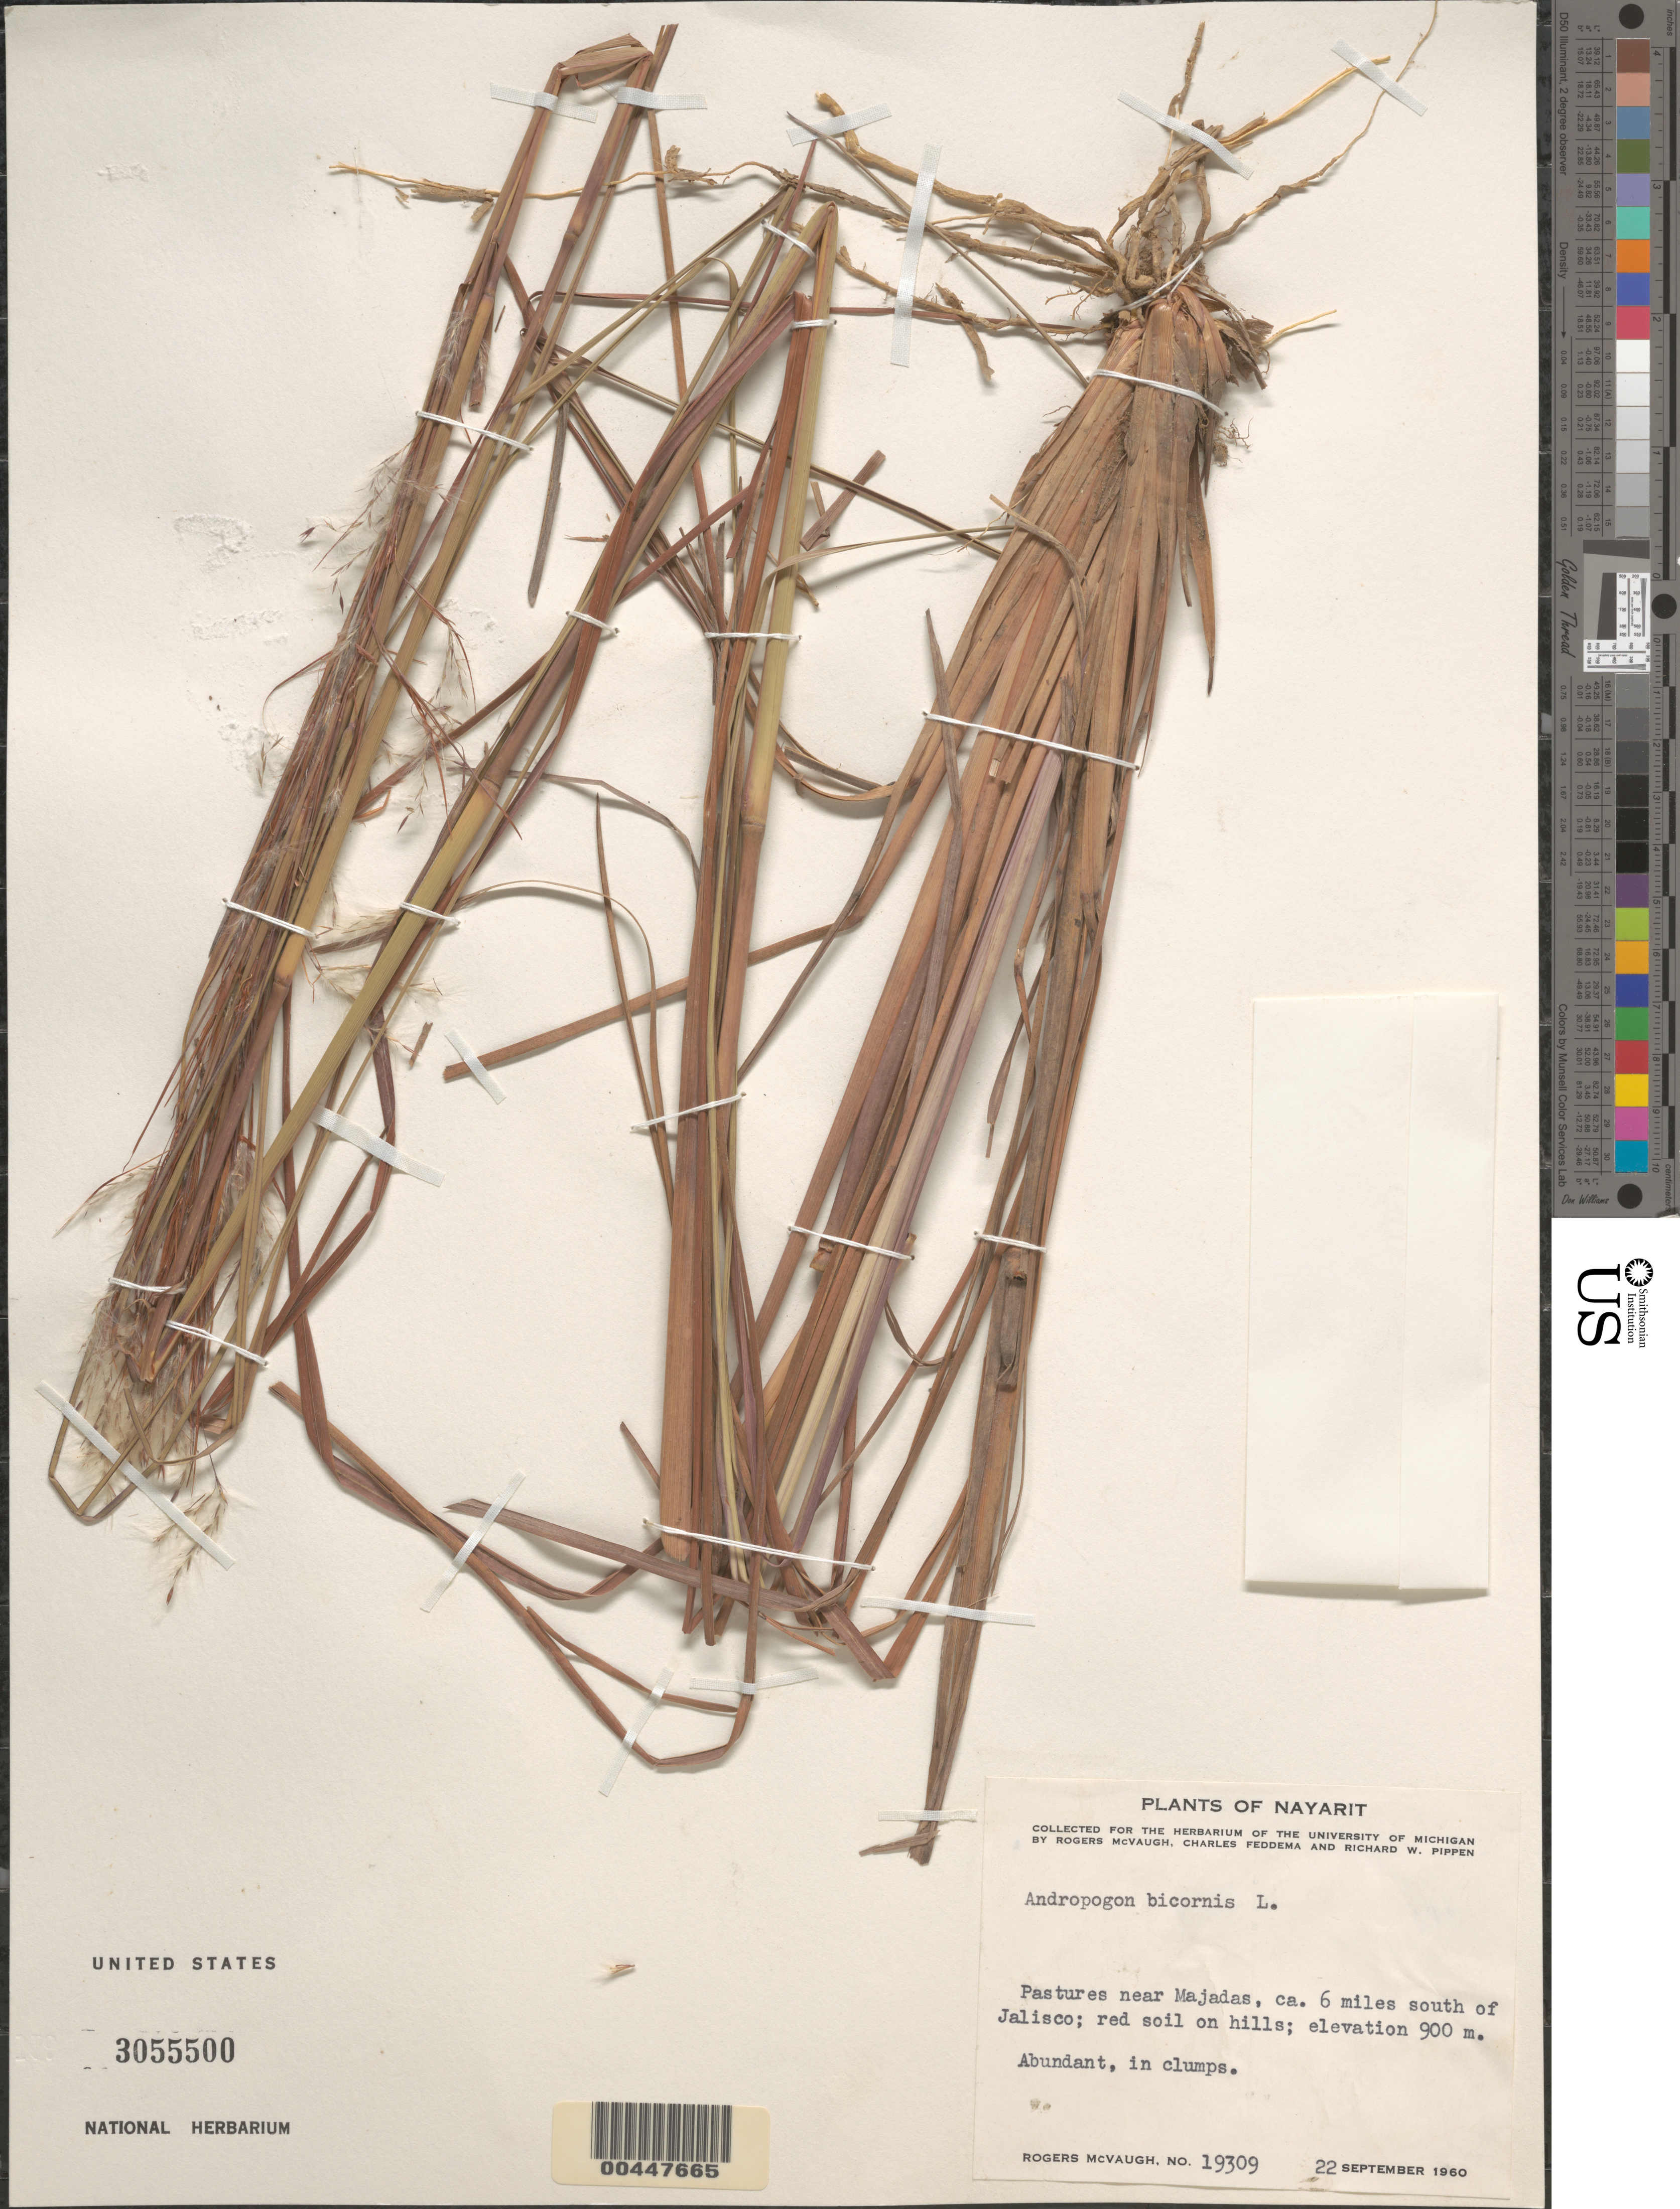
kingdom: Plantae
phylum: Tracheophyta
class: Liliopsida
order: Poales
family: Poaceae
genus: Andropogon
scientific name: Andropogon bicornis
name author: L.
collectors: R. McVaugh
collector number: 19309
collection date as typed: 22 Sep 1960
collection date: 1960-09-22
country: Mexico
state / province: Nayarit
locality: pastures near Majadas, 6 mi S of Jalisco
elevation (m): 900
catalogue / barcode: US 3055500